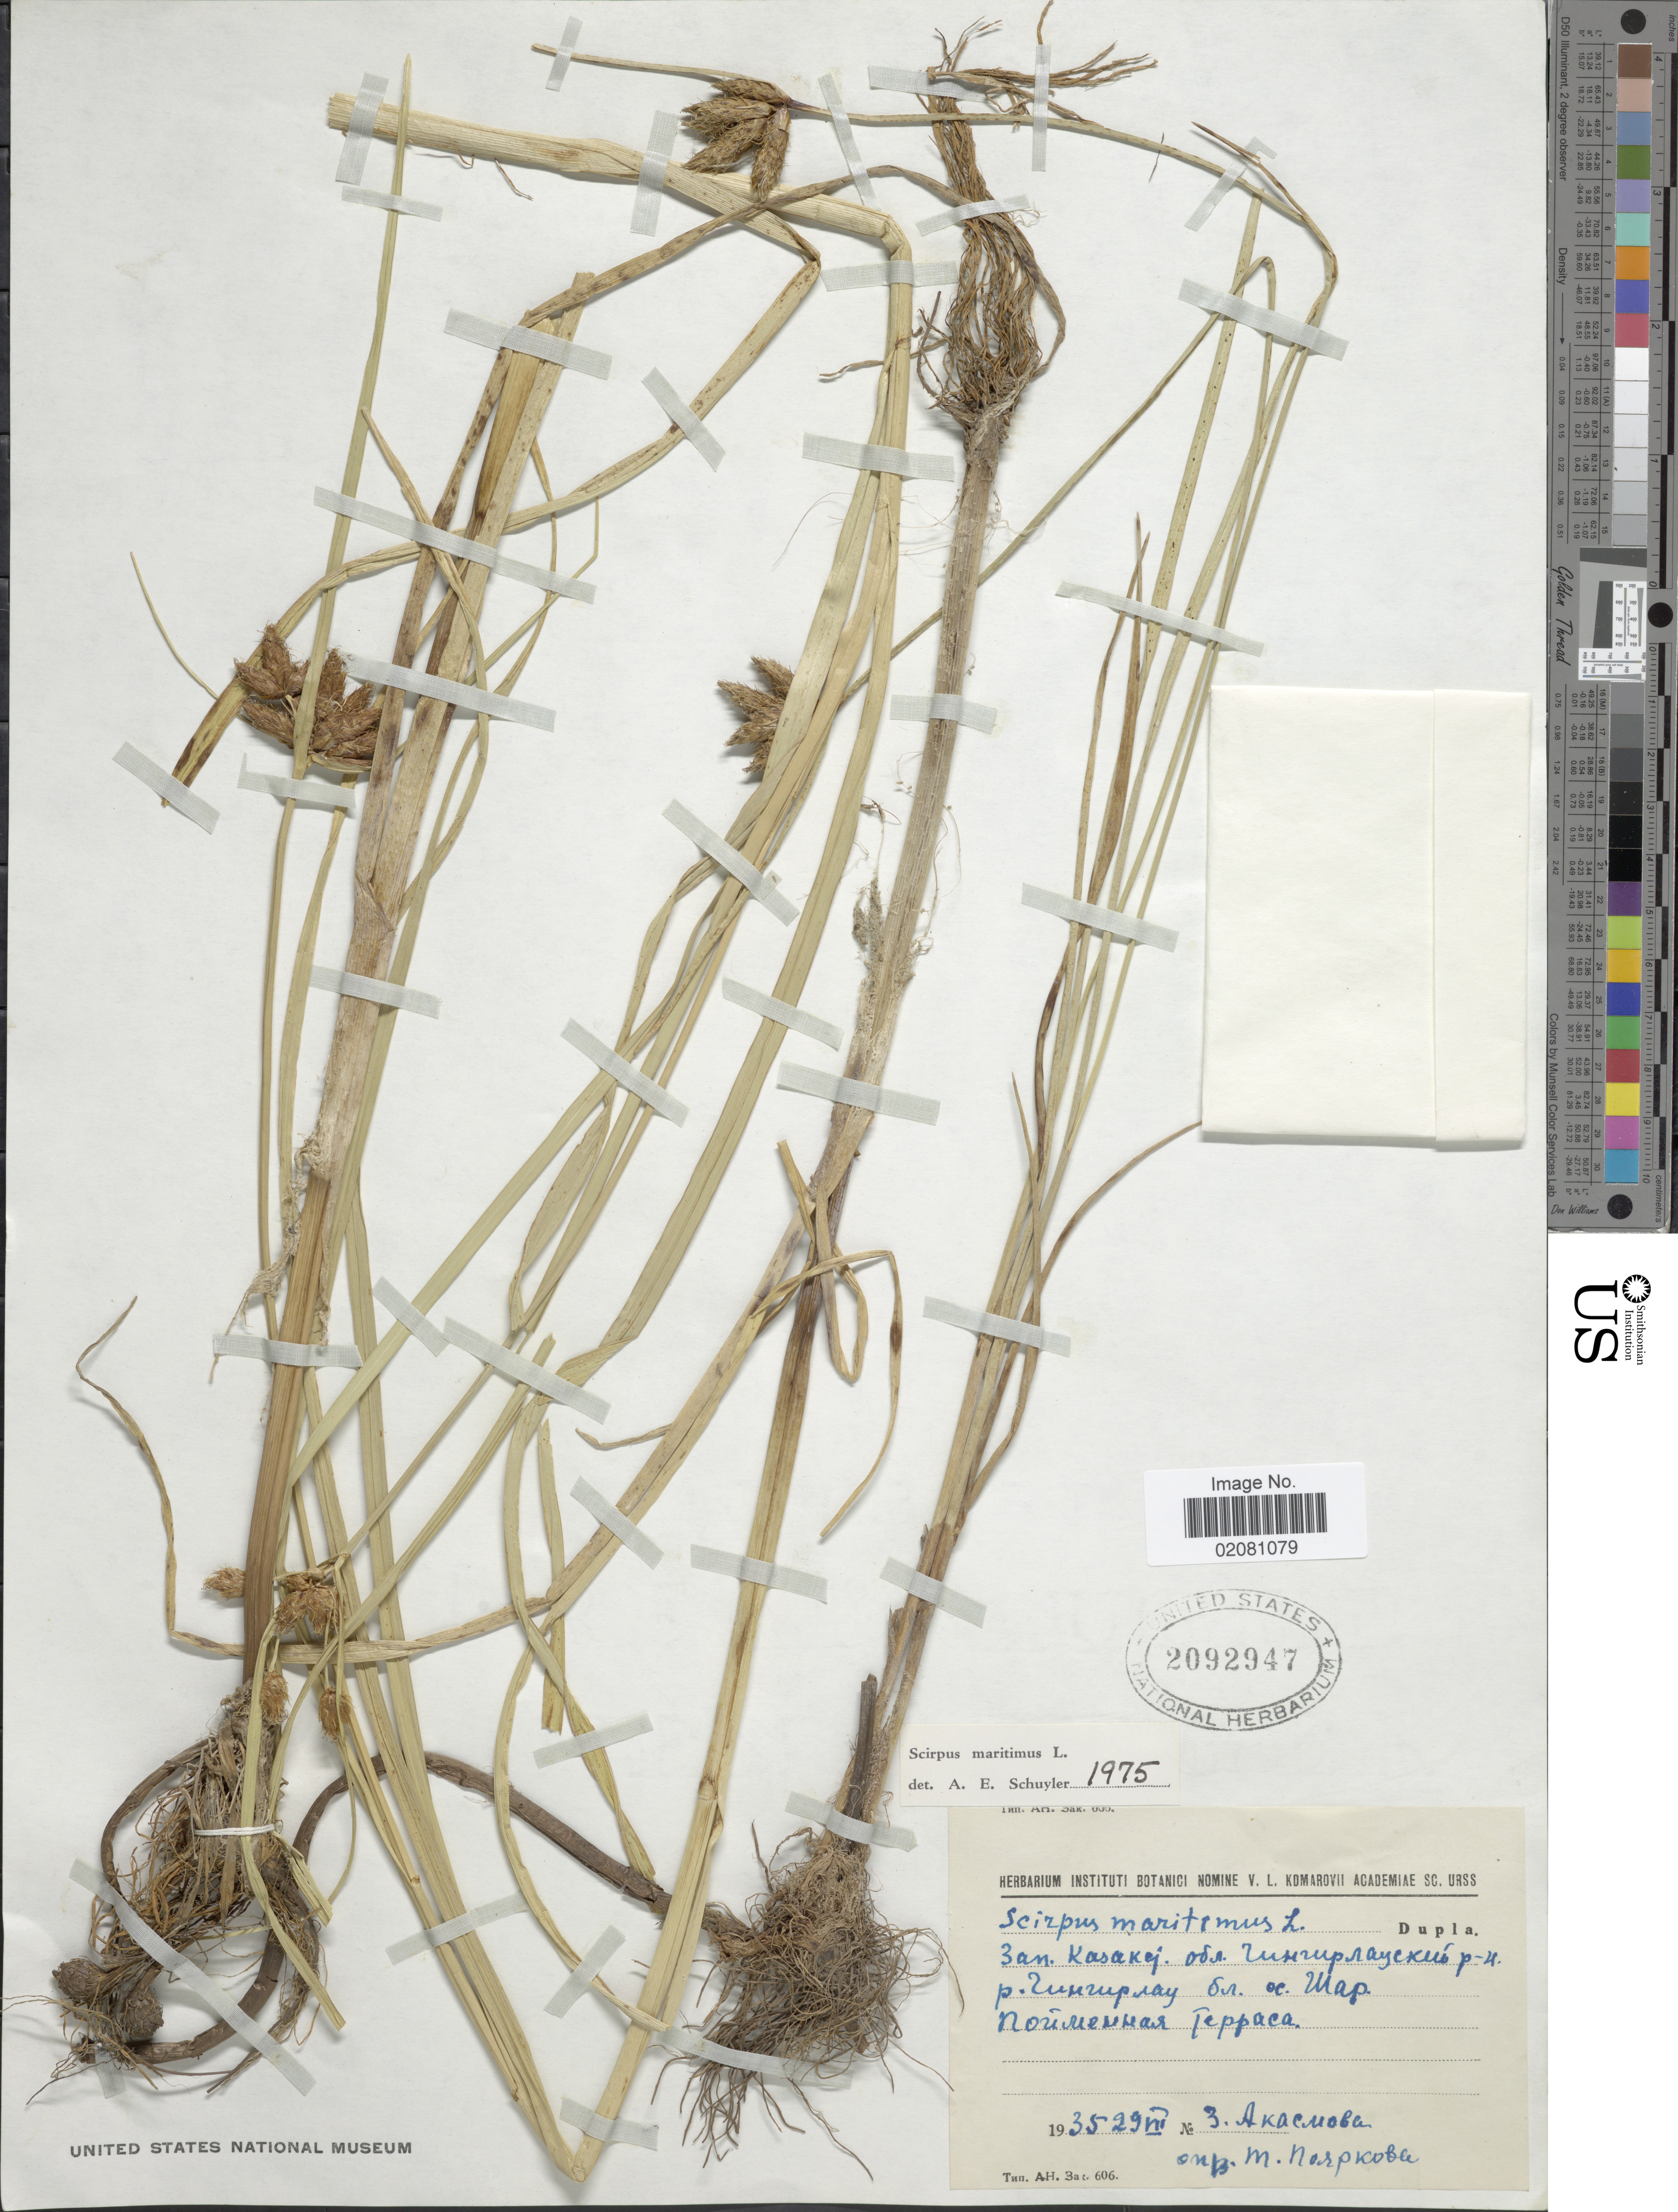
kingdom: Plantae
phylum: Tracheophyta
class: Liliopsida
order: Poales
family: Cyperaceae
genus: Bolboschoenus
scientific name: Bolboschoenus maritimus subsp. maritimus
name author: (L.) Palla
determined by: Strong, Mark T., (BOT), Smithsonian Institution - National Museum of Natural History (UNITED STATES)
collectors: Z. Akasmova & Collector illegible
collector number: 3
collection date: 1935-07-29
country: Kazakhstan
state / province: West Kazakhstan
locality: Shyngyrlau District, near Shar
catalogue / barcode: US 2092947